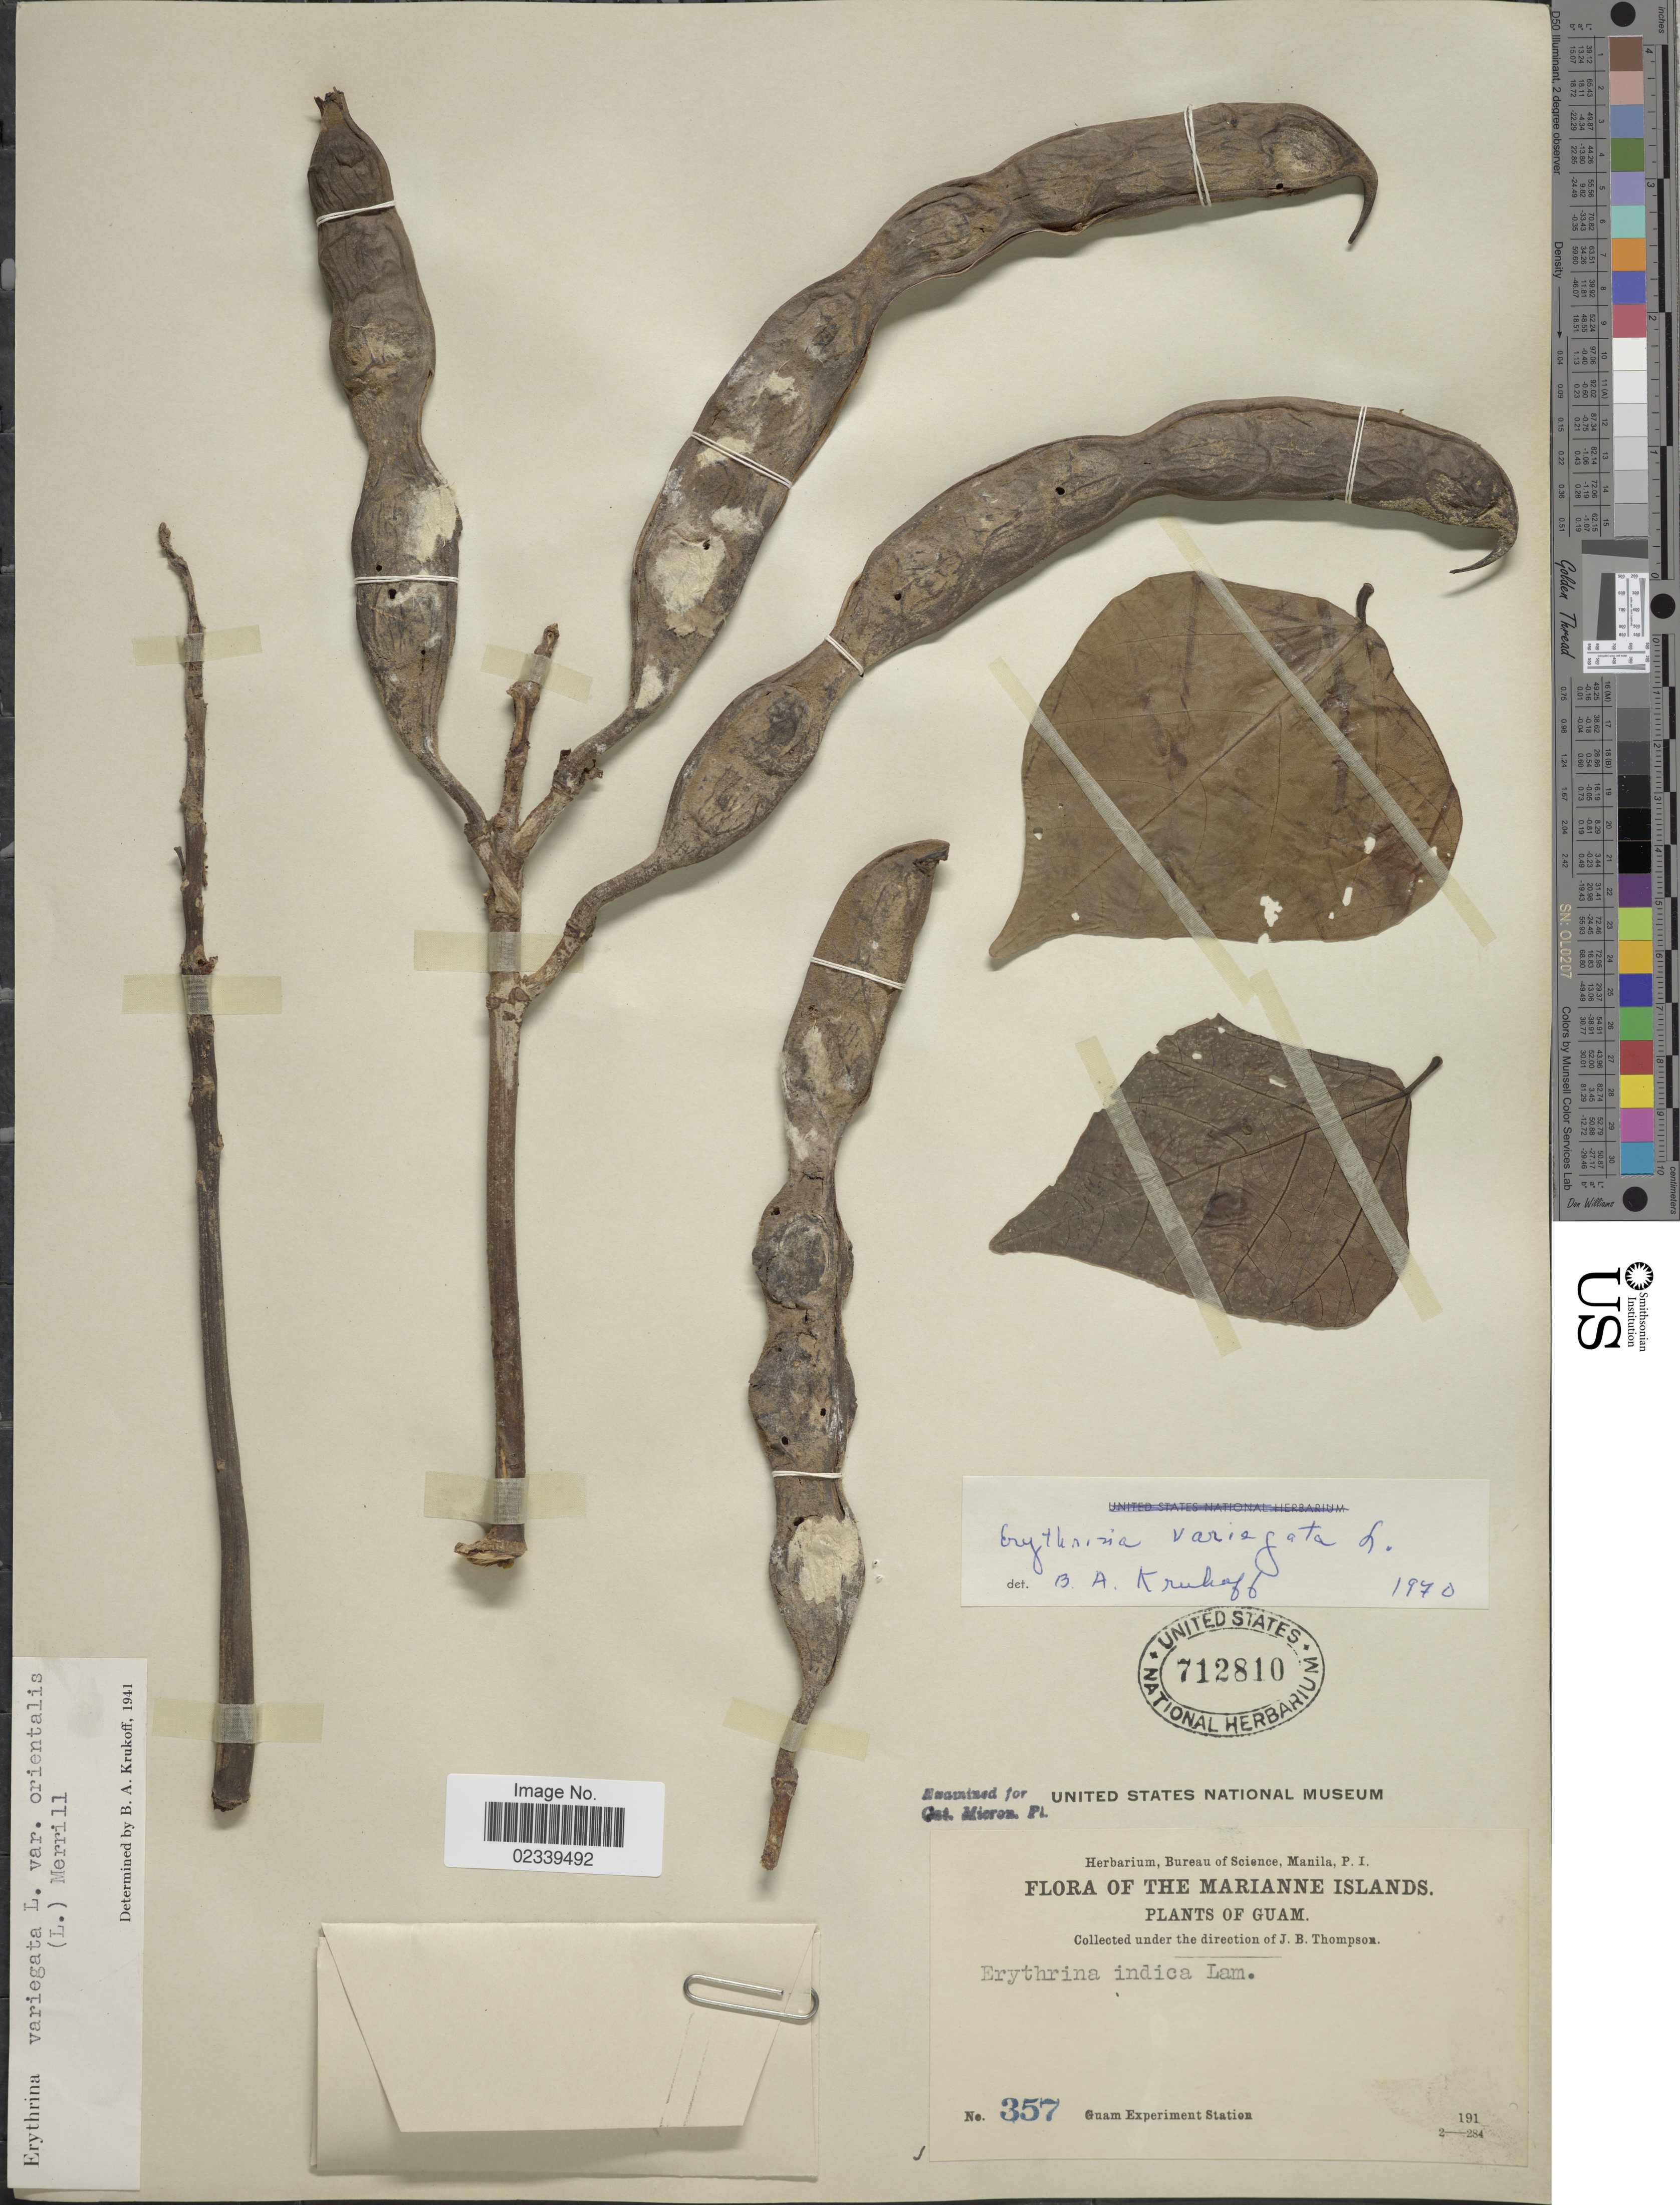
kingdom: Plantae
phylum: Tracheophyta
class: Magnoliopsida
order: Fabales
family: Fabaceae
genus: Erythrina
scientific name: Erythrina variegata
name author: L.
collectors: Guam Exp. Sta.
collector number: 357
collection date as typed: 191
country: Guam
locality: The Marianne Islands, Guam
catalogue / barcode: US 712810